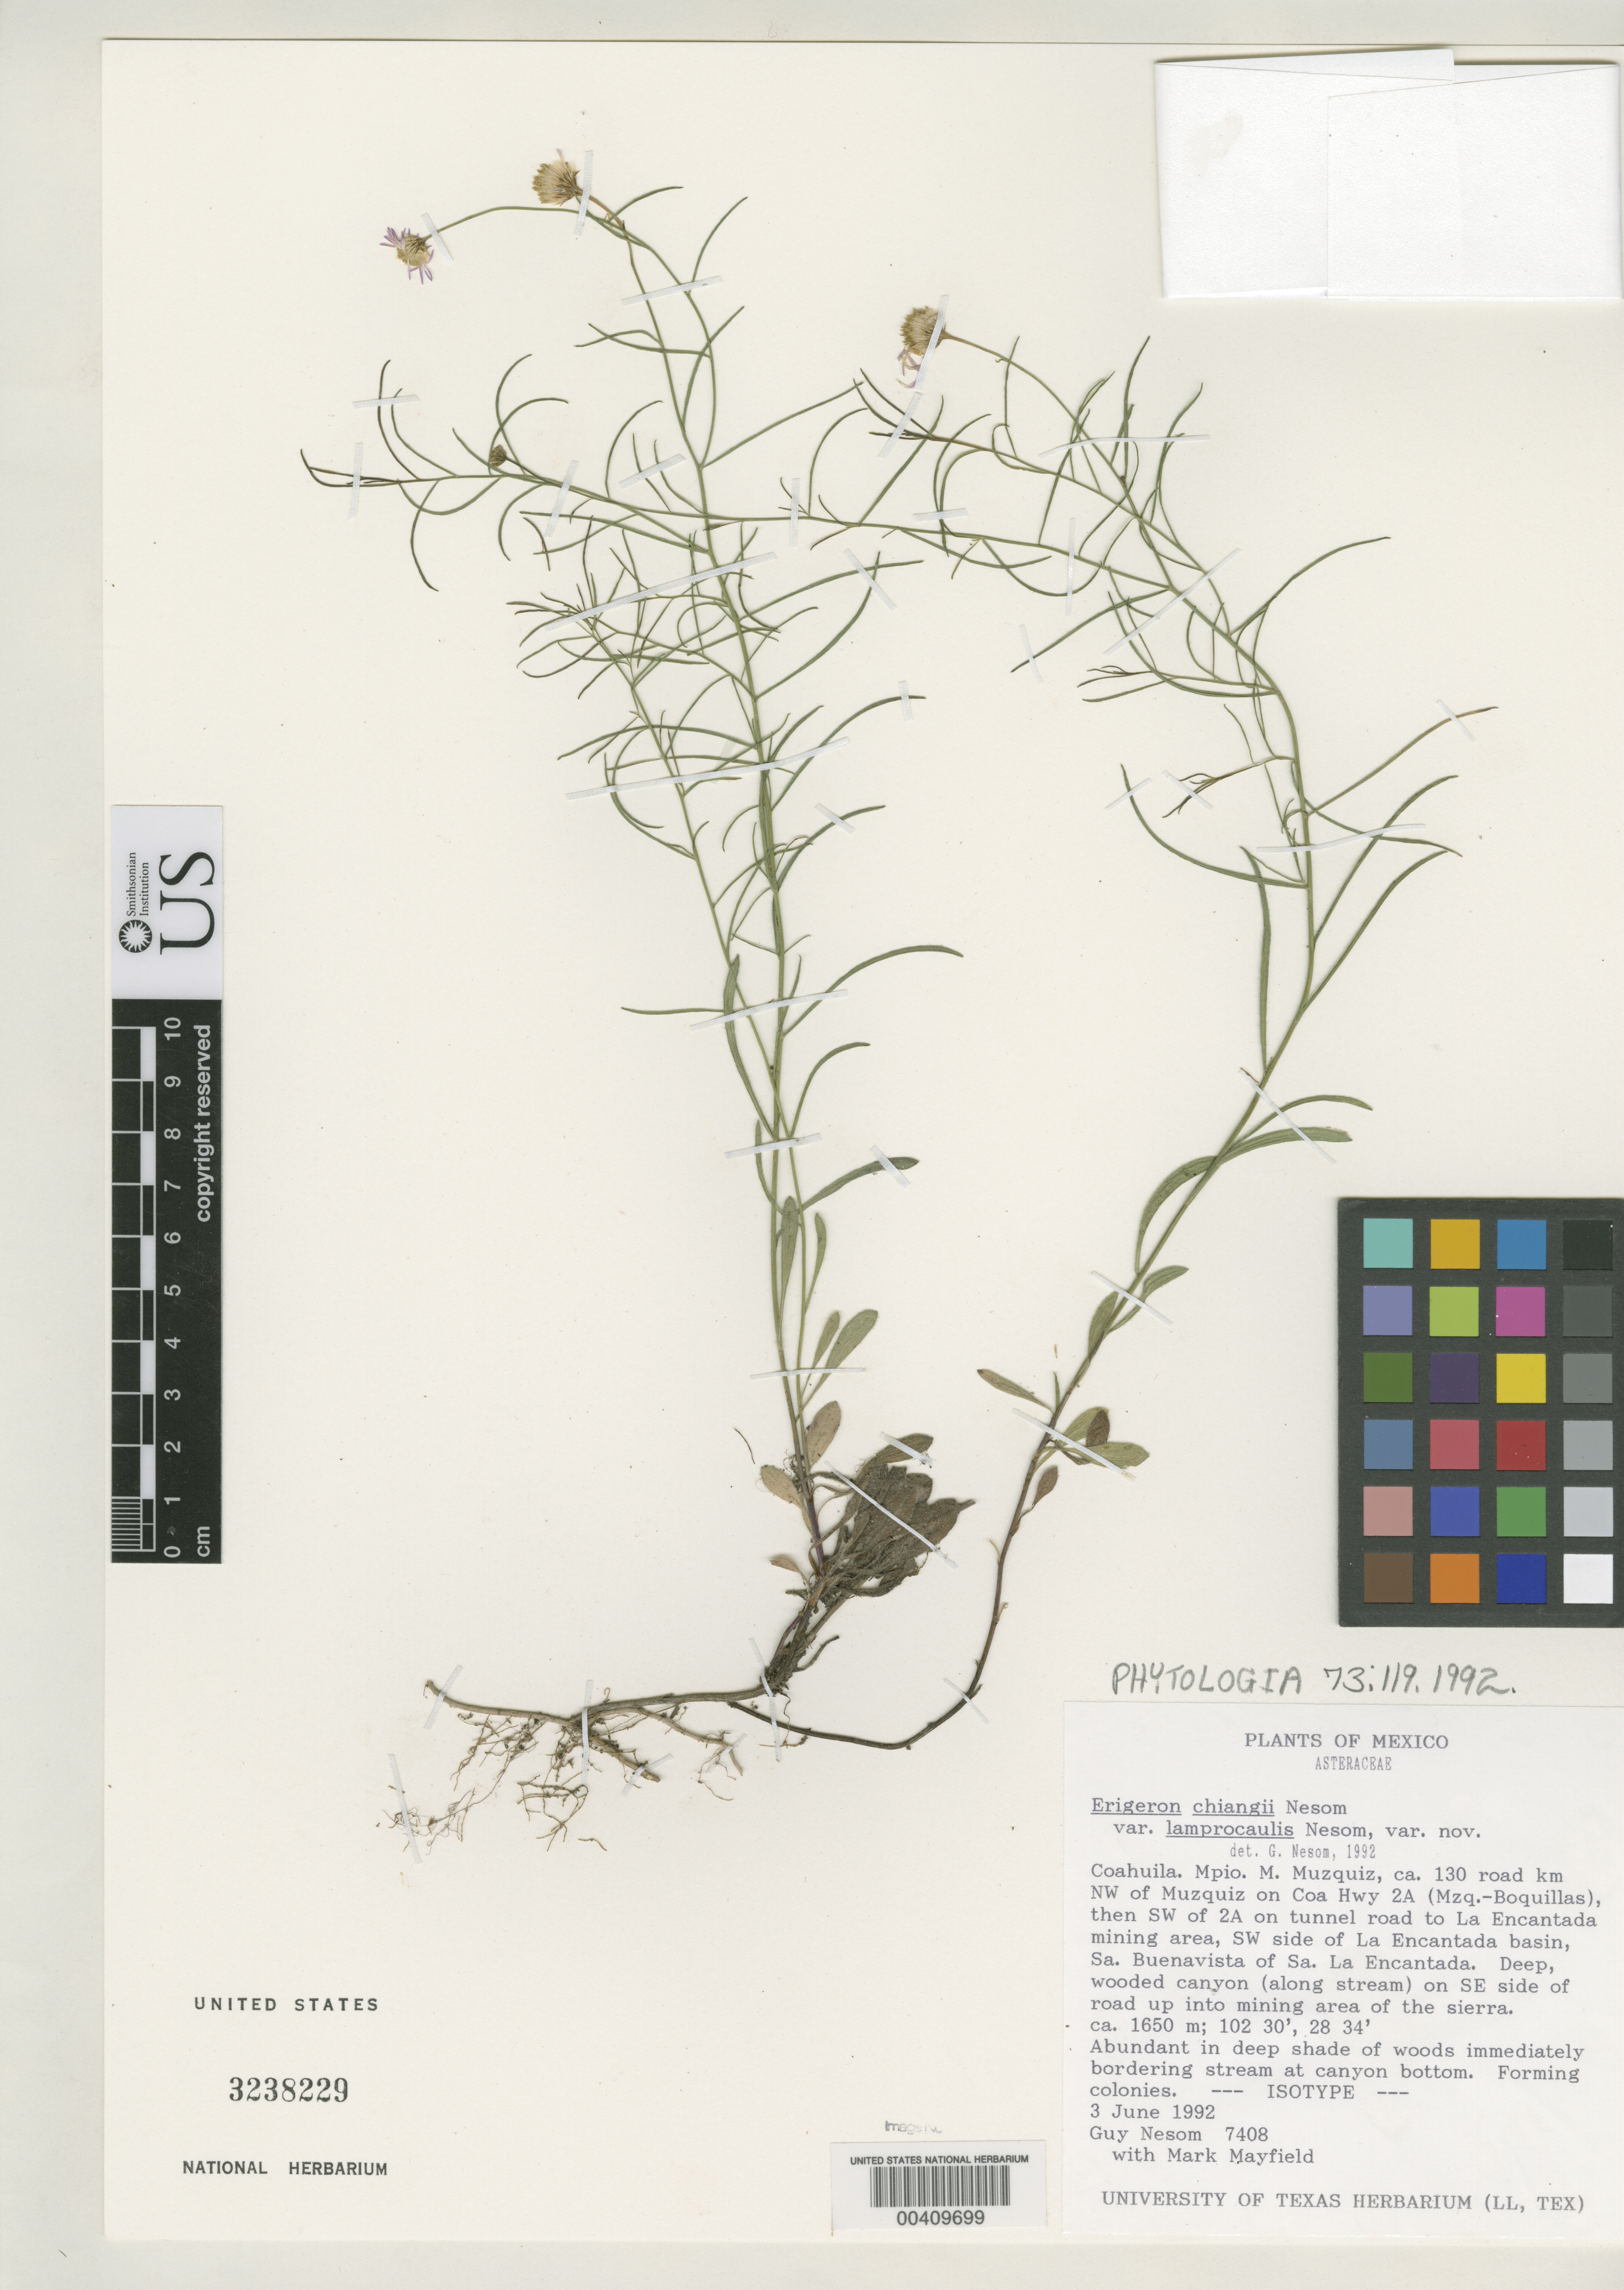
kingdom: Plantae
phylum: Tracheophyta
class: Magnoliopsida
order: Asterales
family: Asteraceae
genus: Erigeron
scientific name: Erigeron chiangii var. lamprocaulis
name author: G.L. Nesom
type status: Isotype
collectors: G. L. Nesom & M. H. Mayfield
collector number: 7408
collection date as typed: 03 Jun 1992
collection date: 1992-06-03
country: Mexico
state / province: Coahuila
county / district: M. Muzquiz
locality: Ca. 130 road km NW of Muzquiz on COA Hwy 2a (Mzq.-Boquillas), SW of 2a on tunnel road to La Encantada Mining Area. (lat/long recorded as: lat=28:34:0:- long=102:30:0:-)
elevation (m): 1650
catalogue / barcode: US 3238229